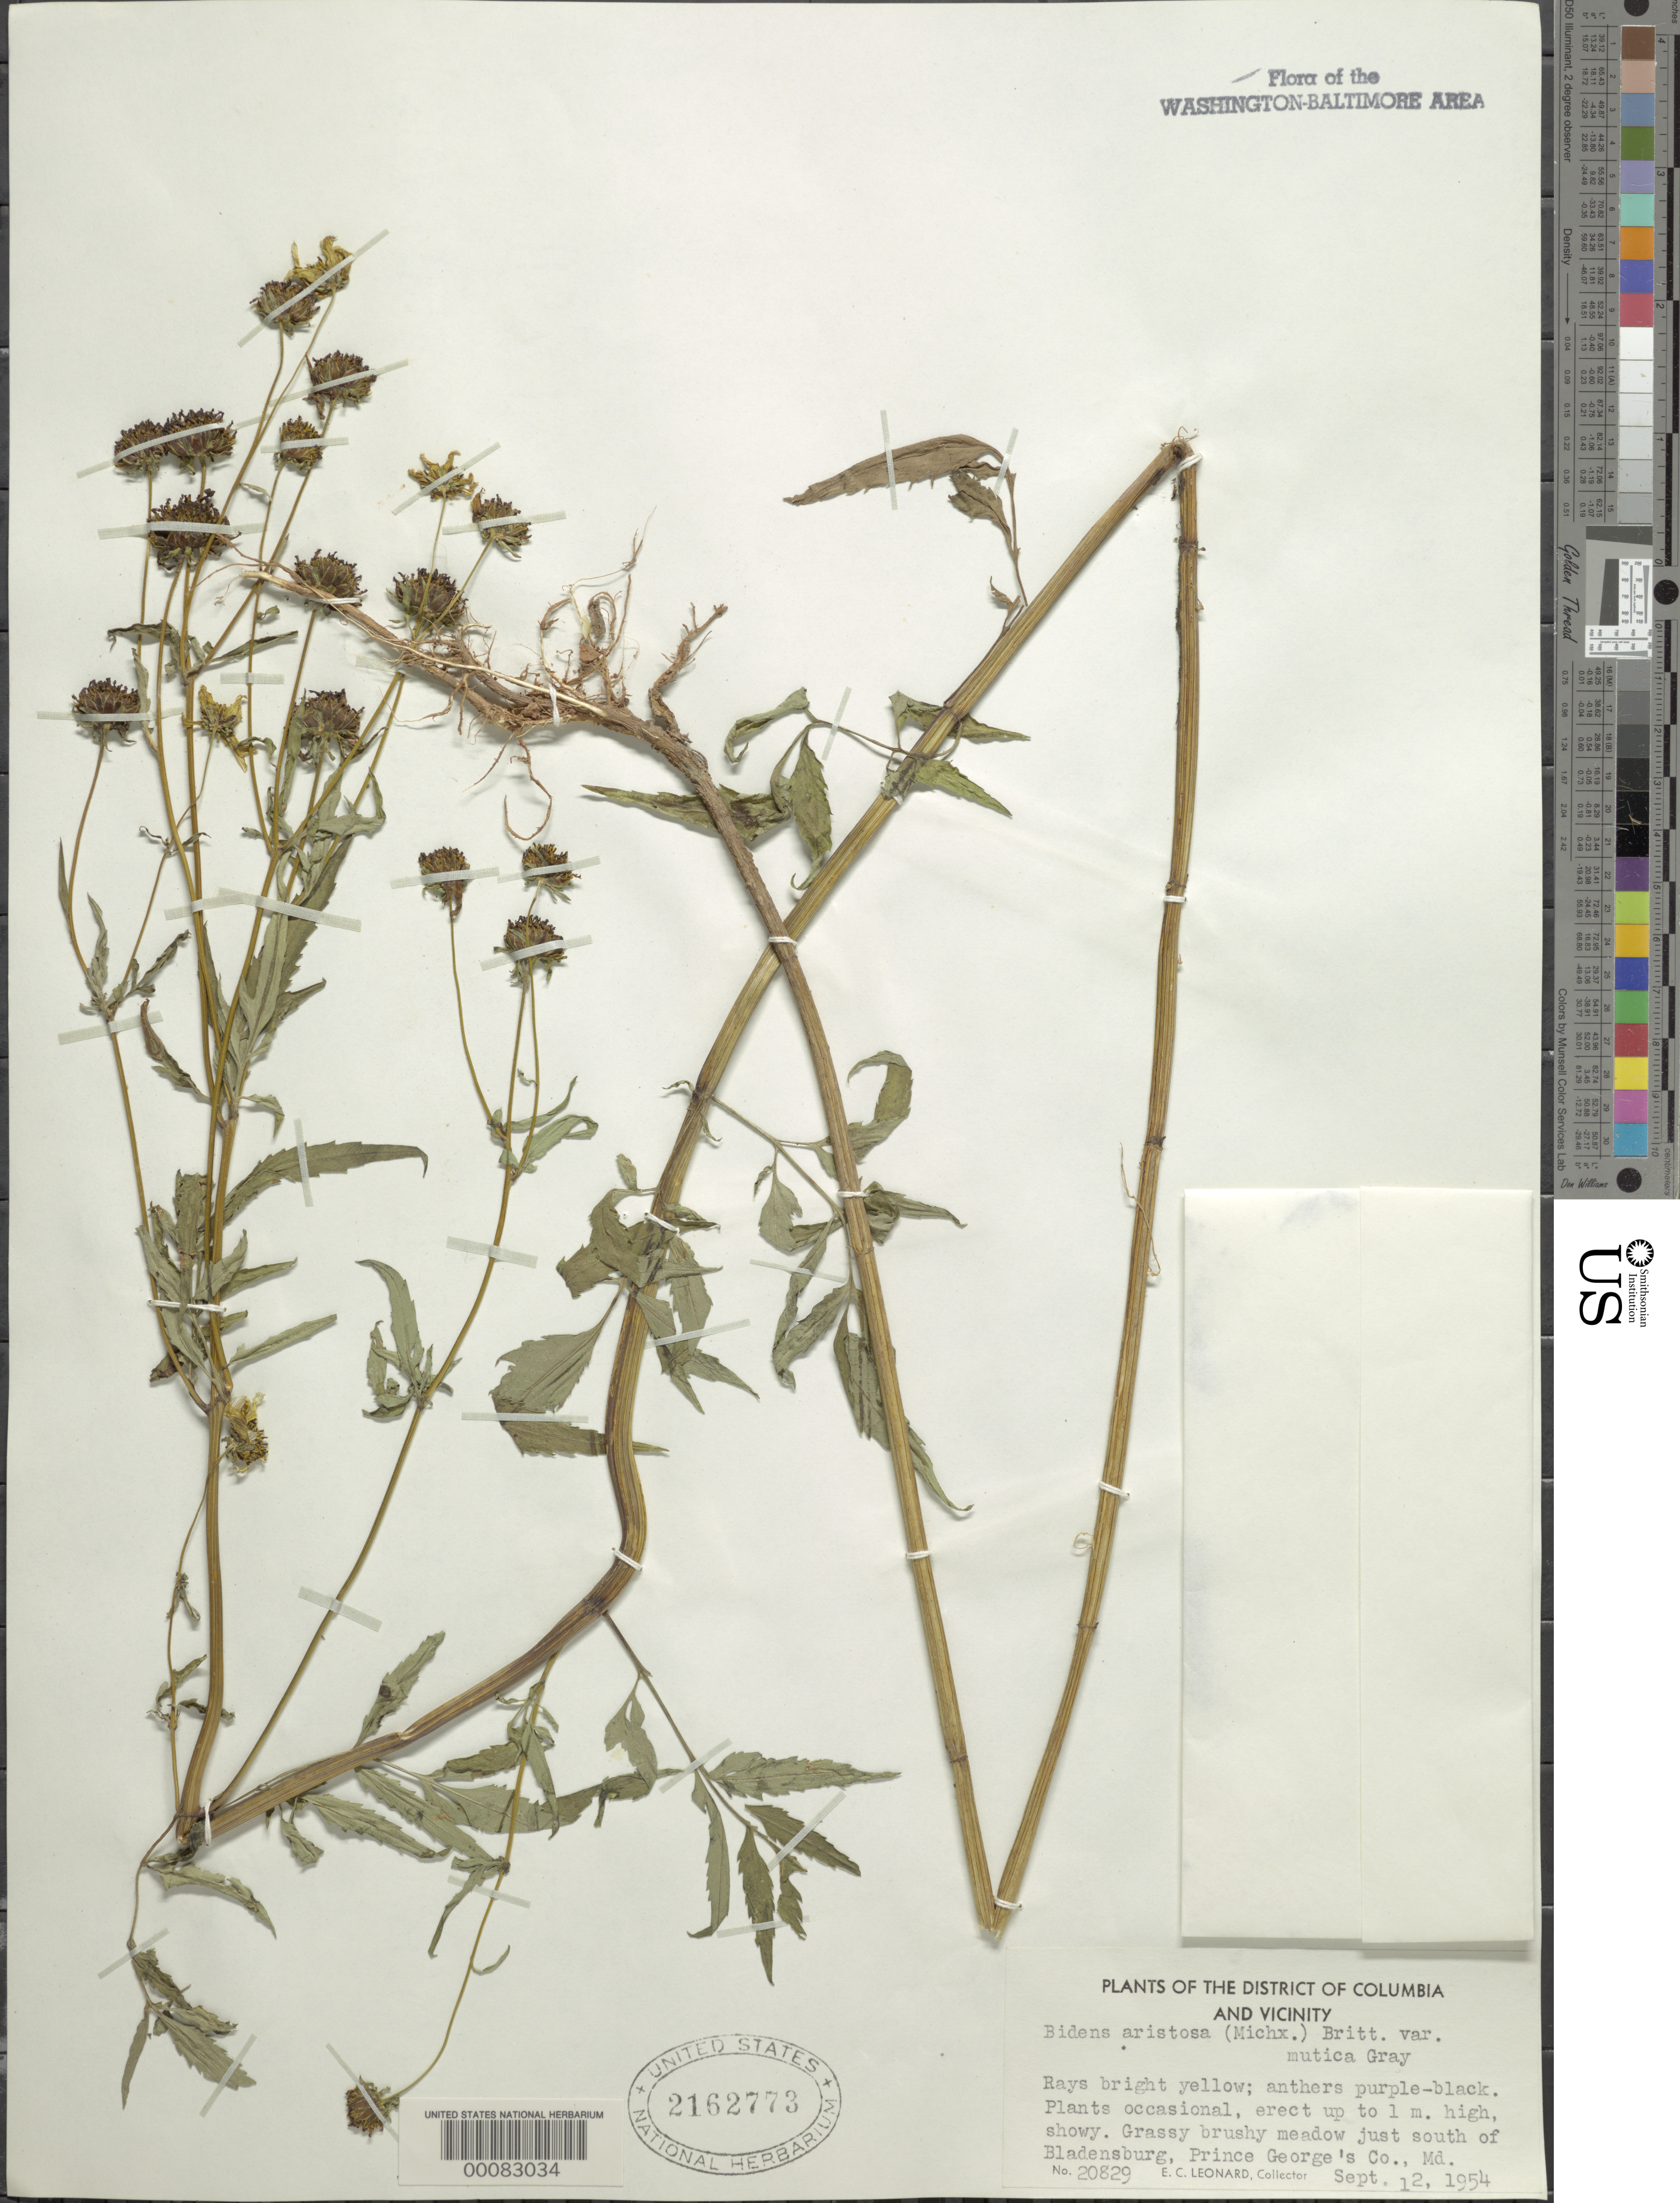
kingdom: Plantae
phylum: Tracheophyta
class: Magnoliopsida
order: Asterales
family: Asteraceae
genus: Bidens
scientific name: Bidens aristosa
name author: (Michx.) Britton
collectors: E. C. Leonard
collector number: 20829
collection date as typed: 12 Sep 1954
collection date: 1954-09-12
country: United States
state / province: Maryland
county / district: Prince George's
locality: South of Bladensburg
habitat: Grassy brushy meadow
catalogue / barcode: US 2162773